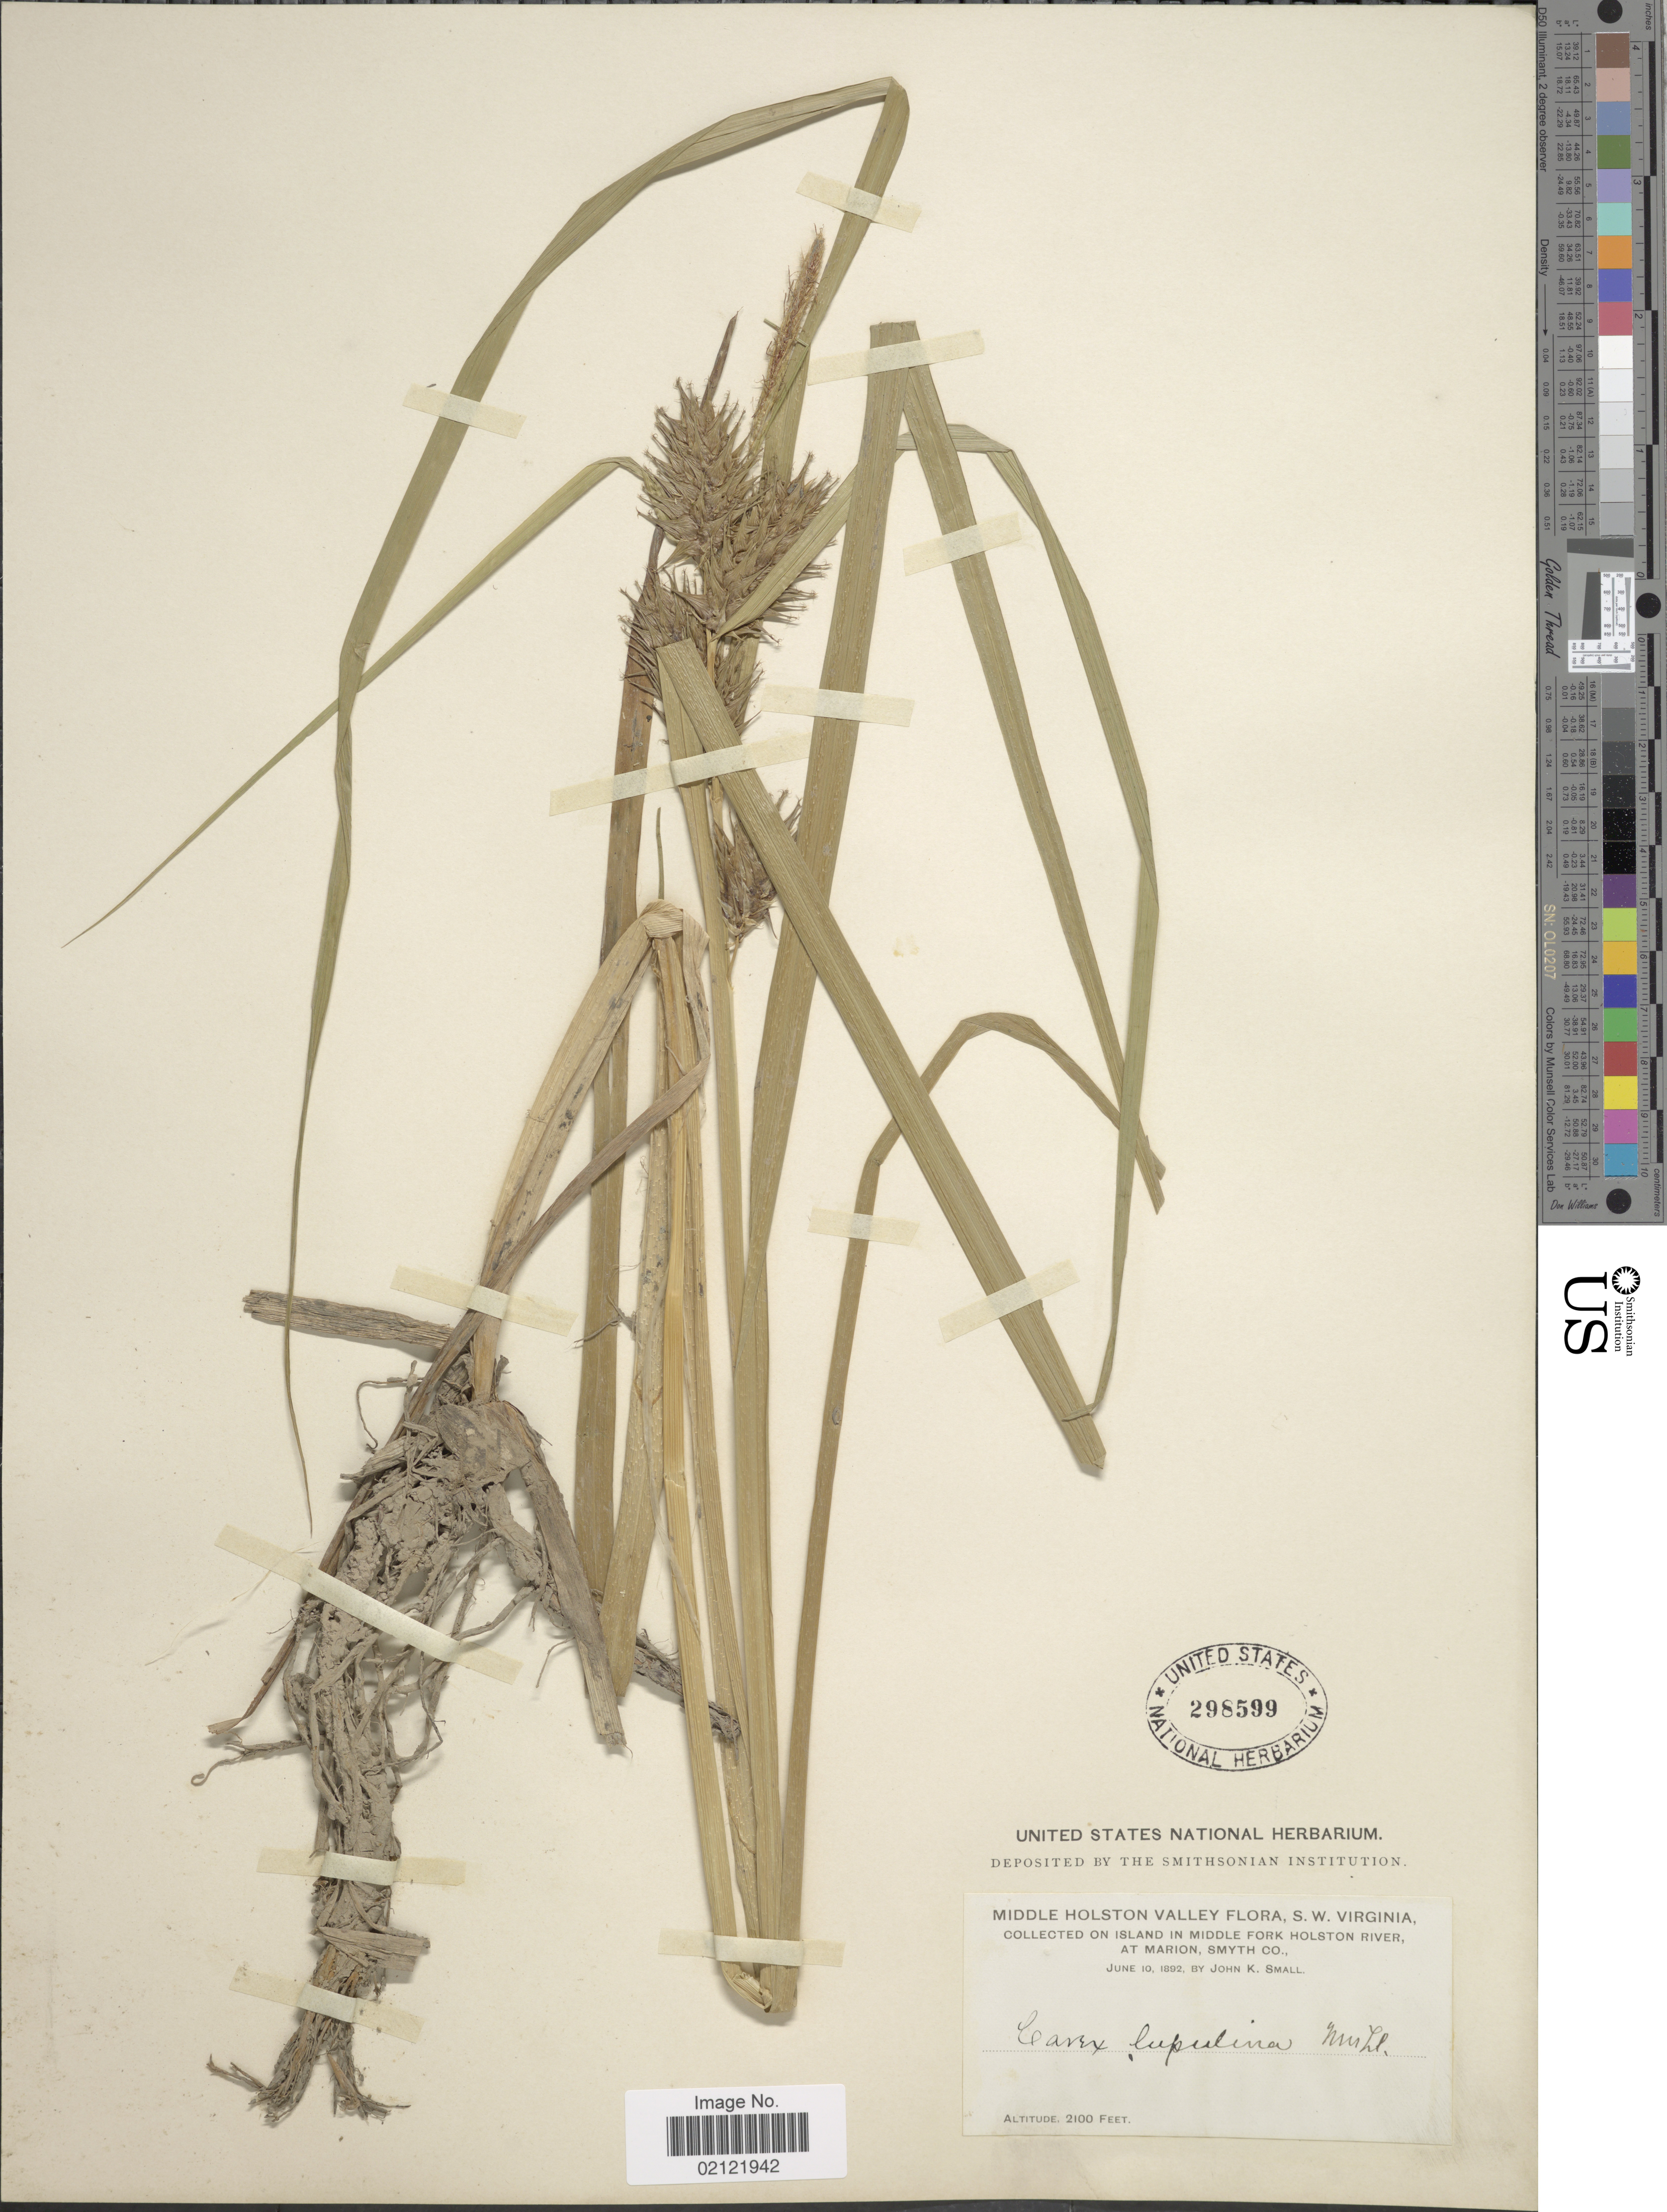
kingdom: Plantae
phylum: Tracheophyta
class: Liliopsida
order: Poales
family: Cyperaceae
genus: Carex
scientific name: Carex lupulina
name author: Muhl. ex Willd.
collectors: J. K. Small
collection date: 1892-06-10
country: United States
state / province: Virginia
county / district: Smyth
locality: Middle Holston Valley, S.W. Virginia. collected on Island in Middle Fork Holston River, at Marion, Smyth Co.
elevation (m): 640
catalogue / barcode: US 298599